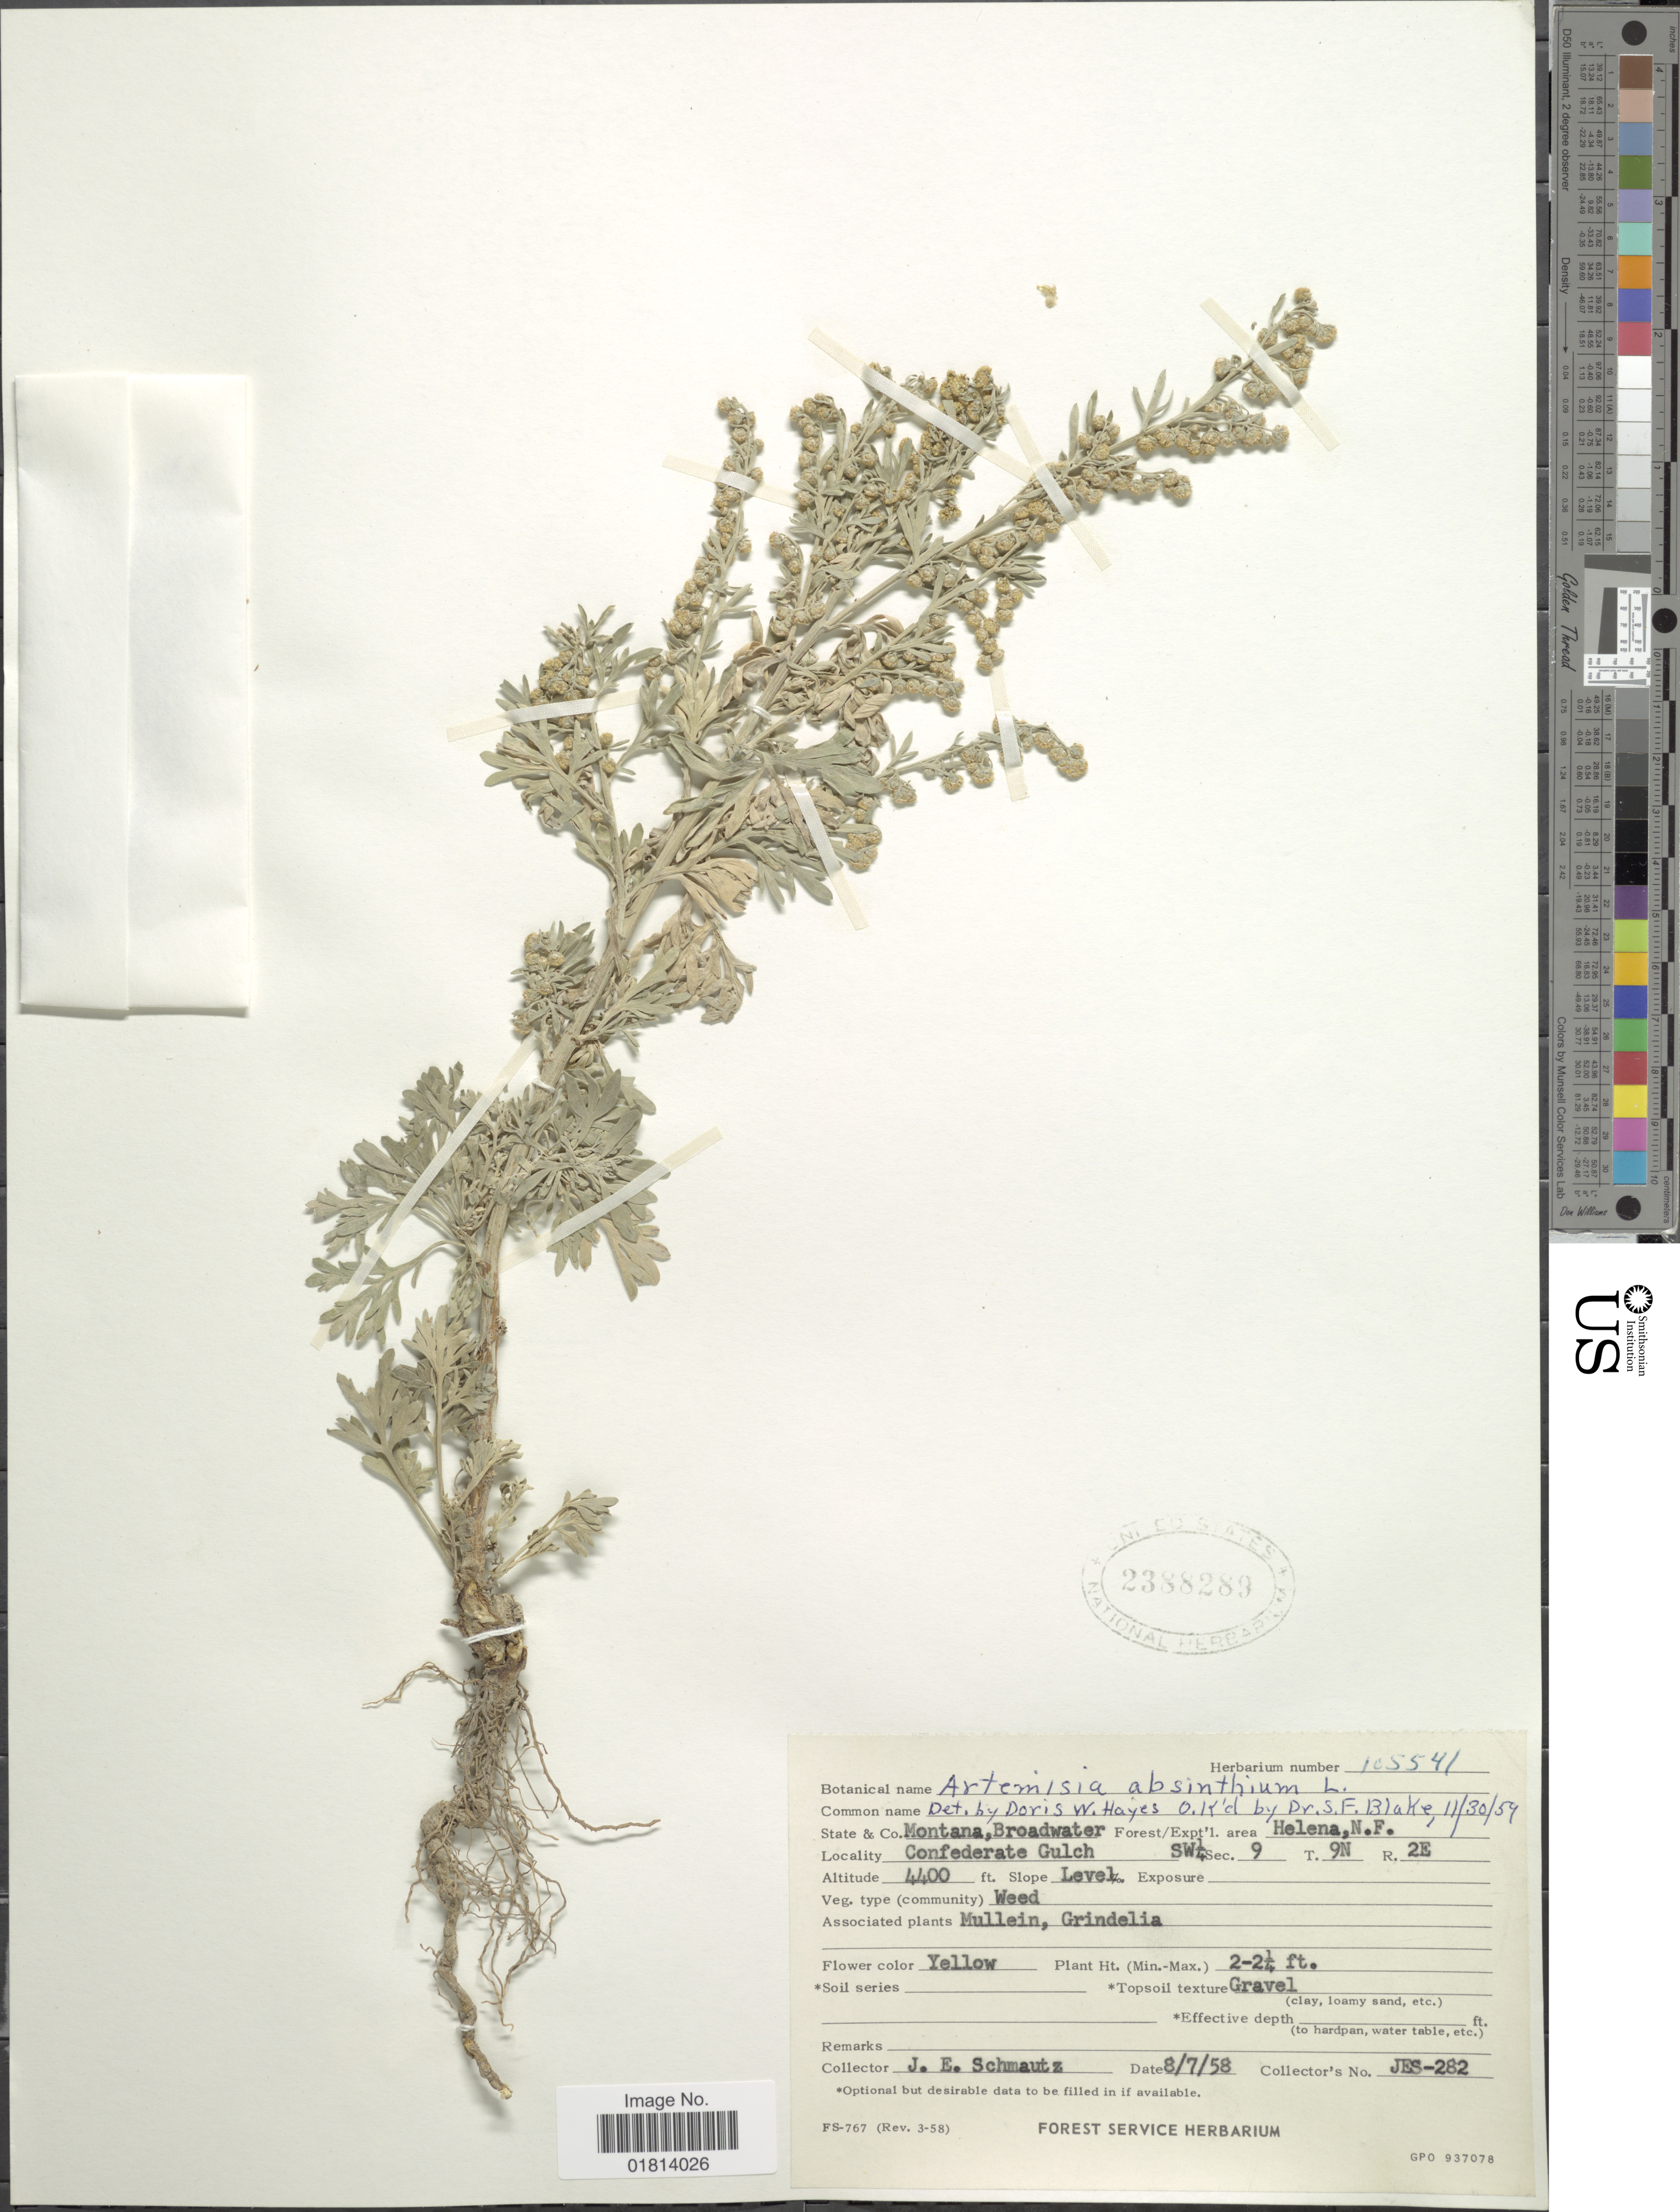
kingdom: Plantae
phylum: Tracheophyta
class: Magnoliopsida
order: Asterales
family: Asteraceae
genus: Artemisia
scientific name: Artemisia absinthium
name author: L.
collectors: J. Schmautz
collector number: JES-282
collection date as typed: Transcribed d/m/y: 7/8/58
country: United States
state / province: Montana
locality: State & Co. Montana, Broadwater. Helena, N.F. Confederate Gulch. SW ¼. Sec. 9. T9N. R.2E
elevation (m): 1341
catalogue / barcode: US 2388289